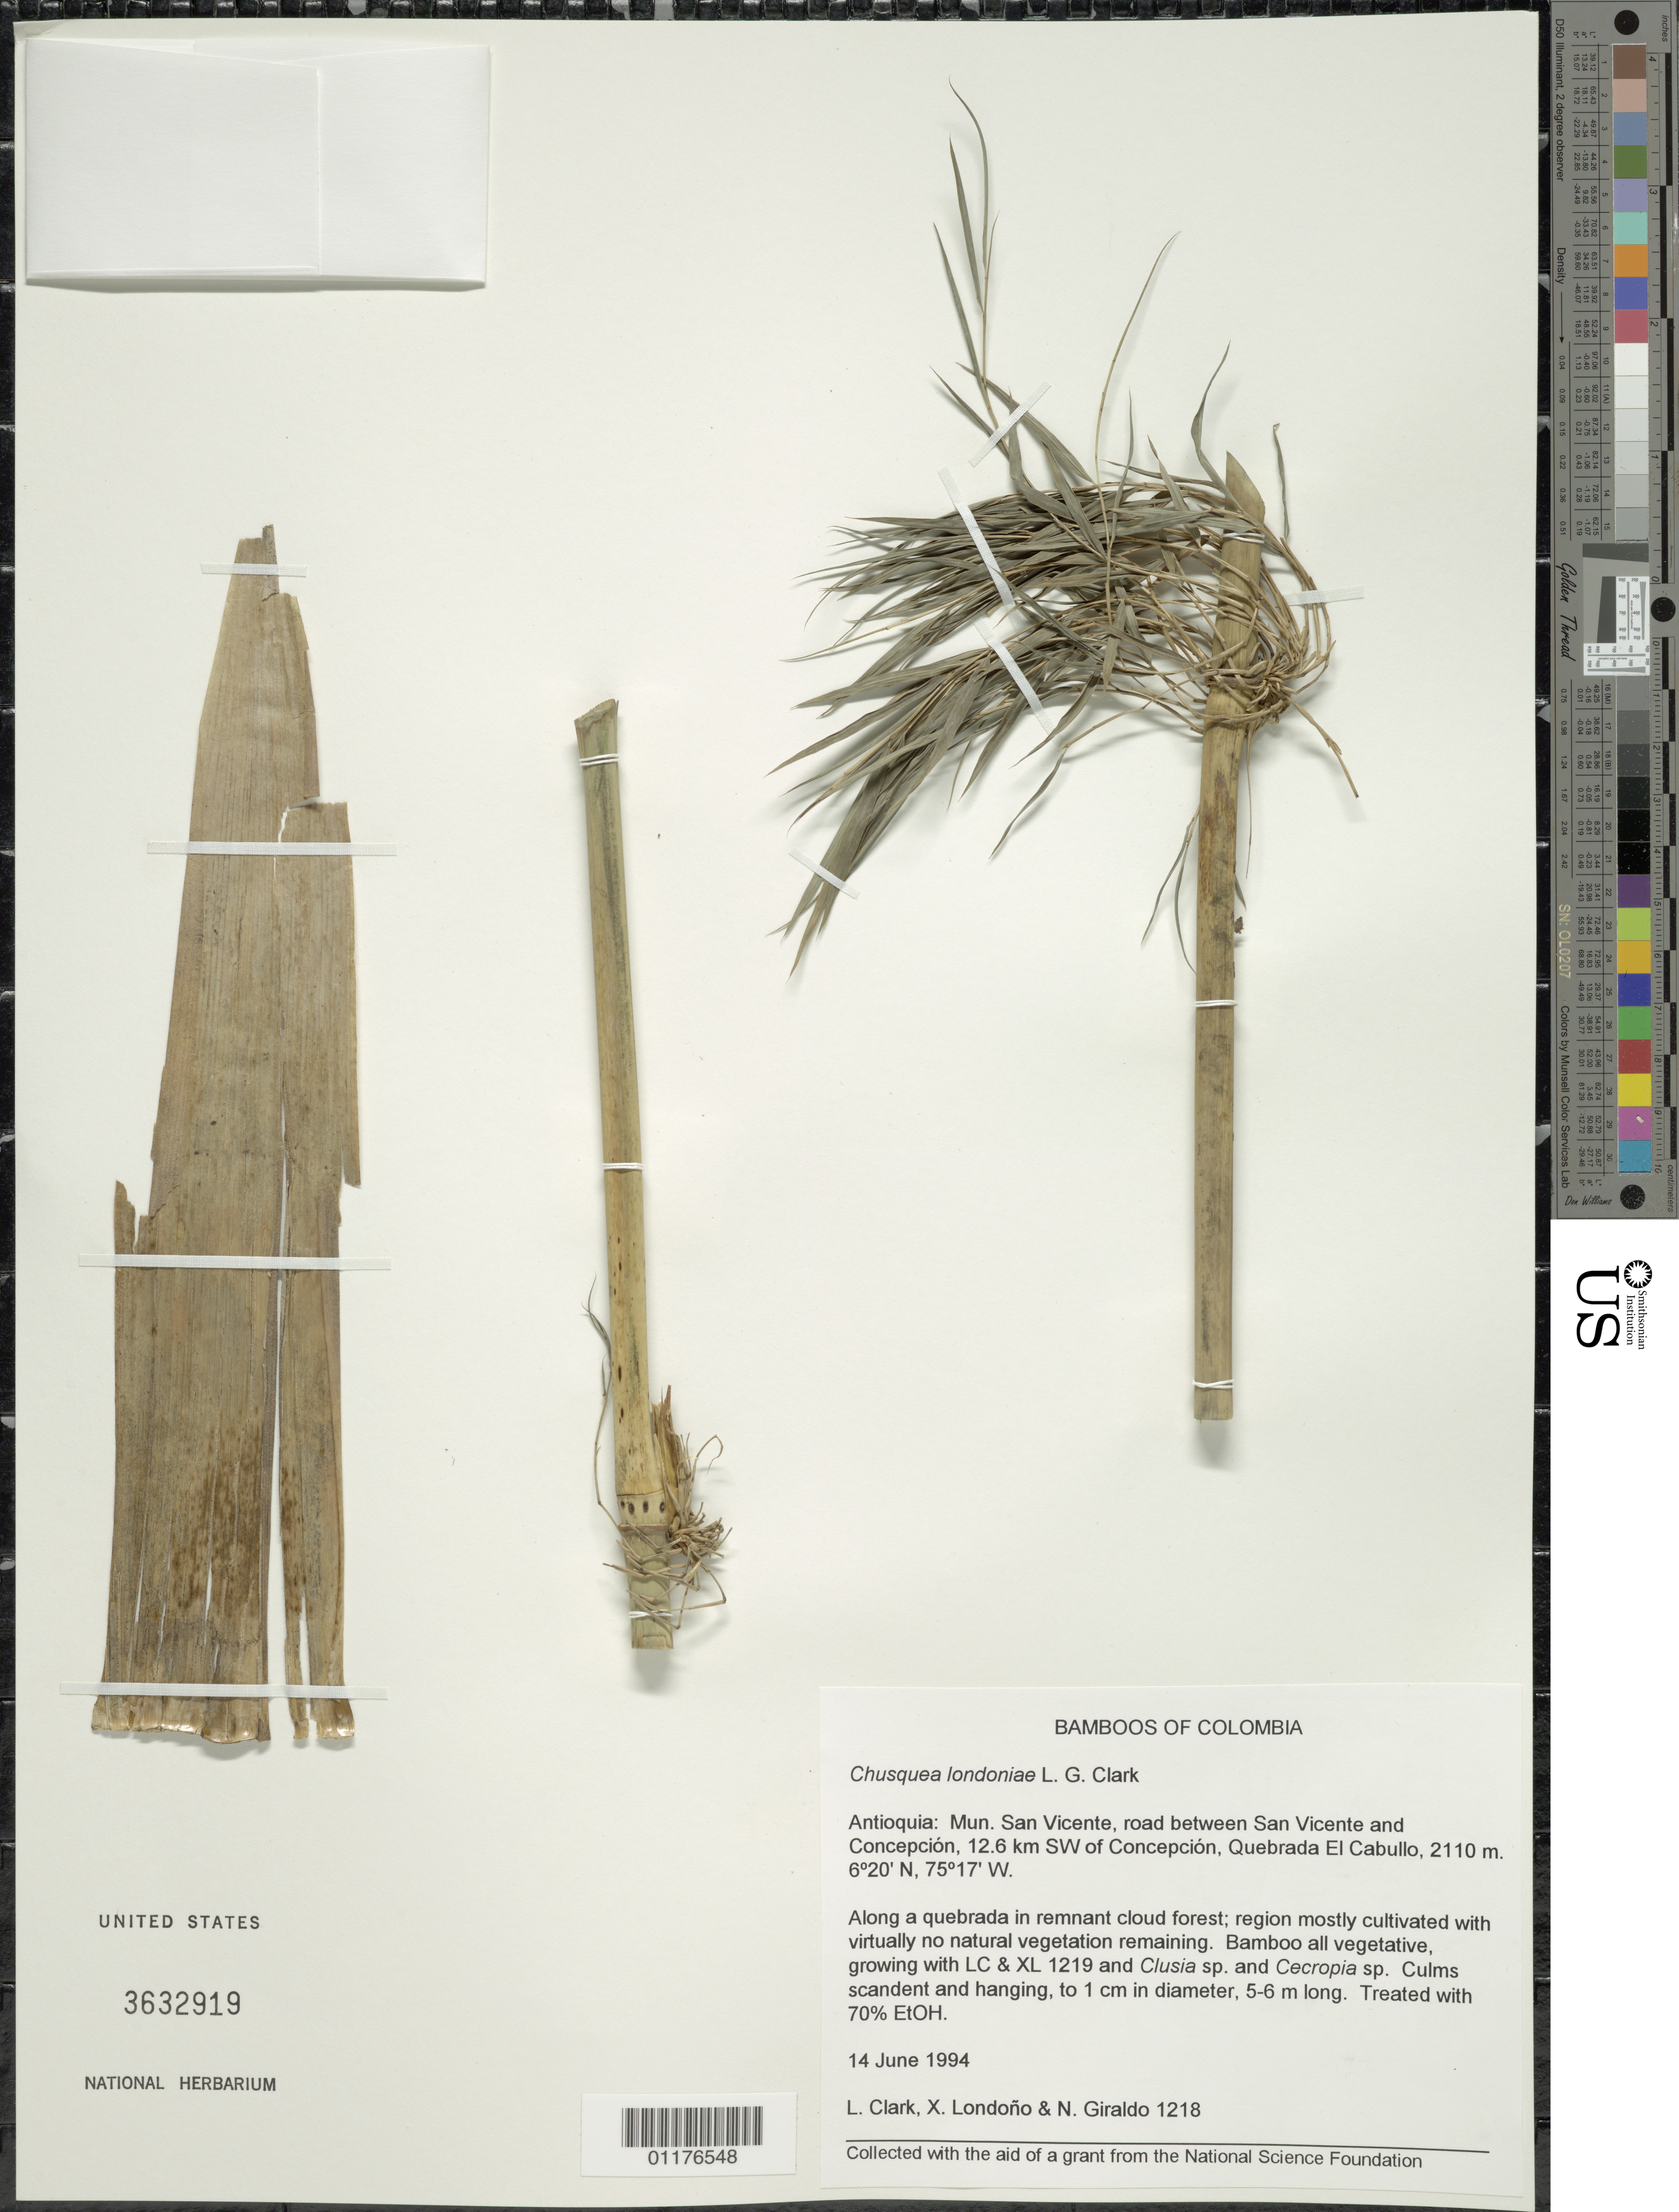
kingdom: Plantae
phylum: Tracheophyta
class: Liliopsida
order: Poales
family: Poaceae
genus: Chusquea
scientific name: Chusquea londoniae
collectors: L. G. Clark, X. Londoño & N. Giraldo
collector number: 1218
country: Colombia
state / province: Antioquiá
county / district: San Vicente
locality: Road to San Vicente and Concepcion, SW of Cpncepcion, Quebrada El Cabullo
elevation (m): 2110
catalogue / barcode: US 3632919